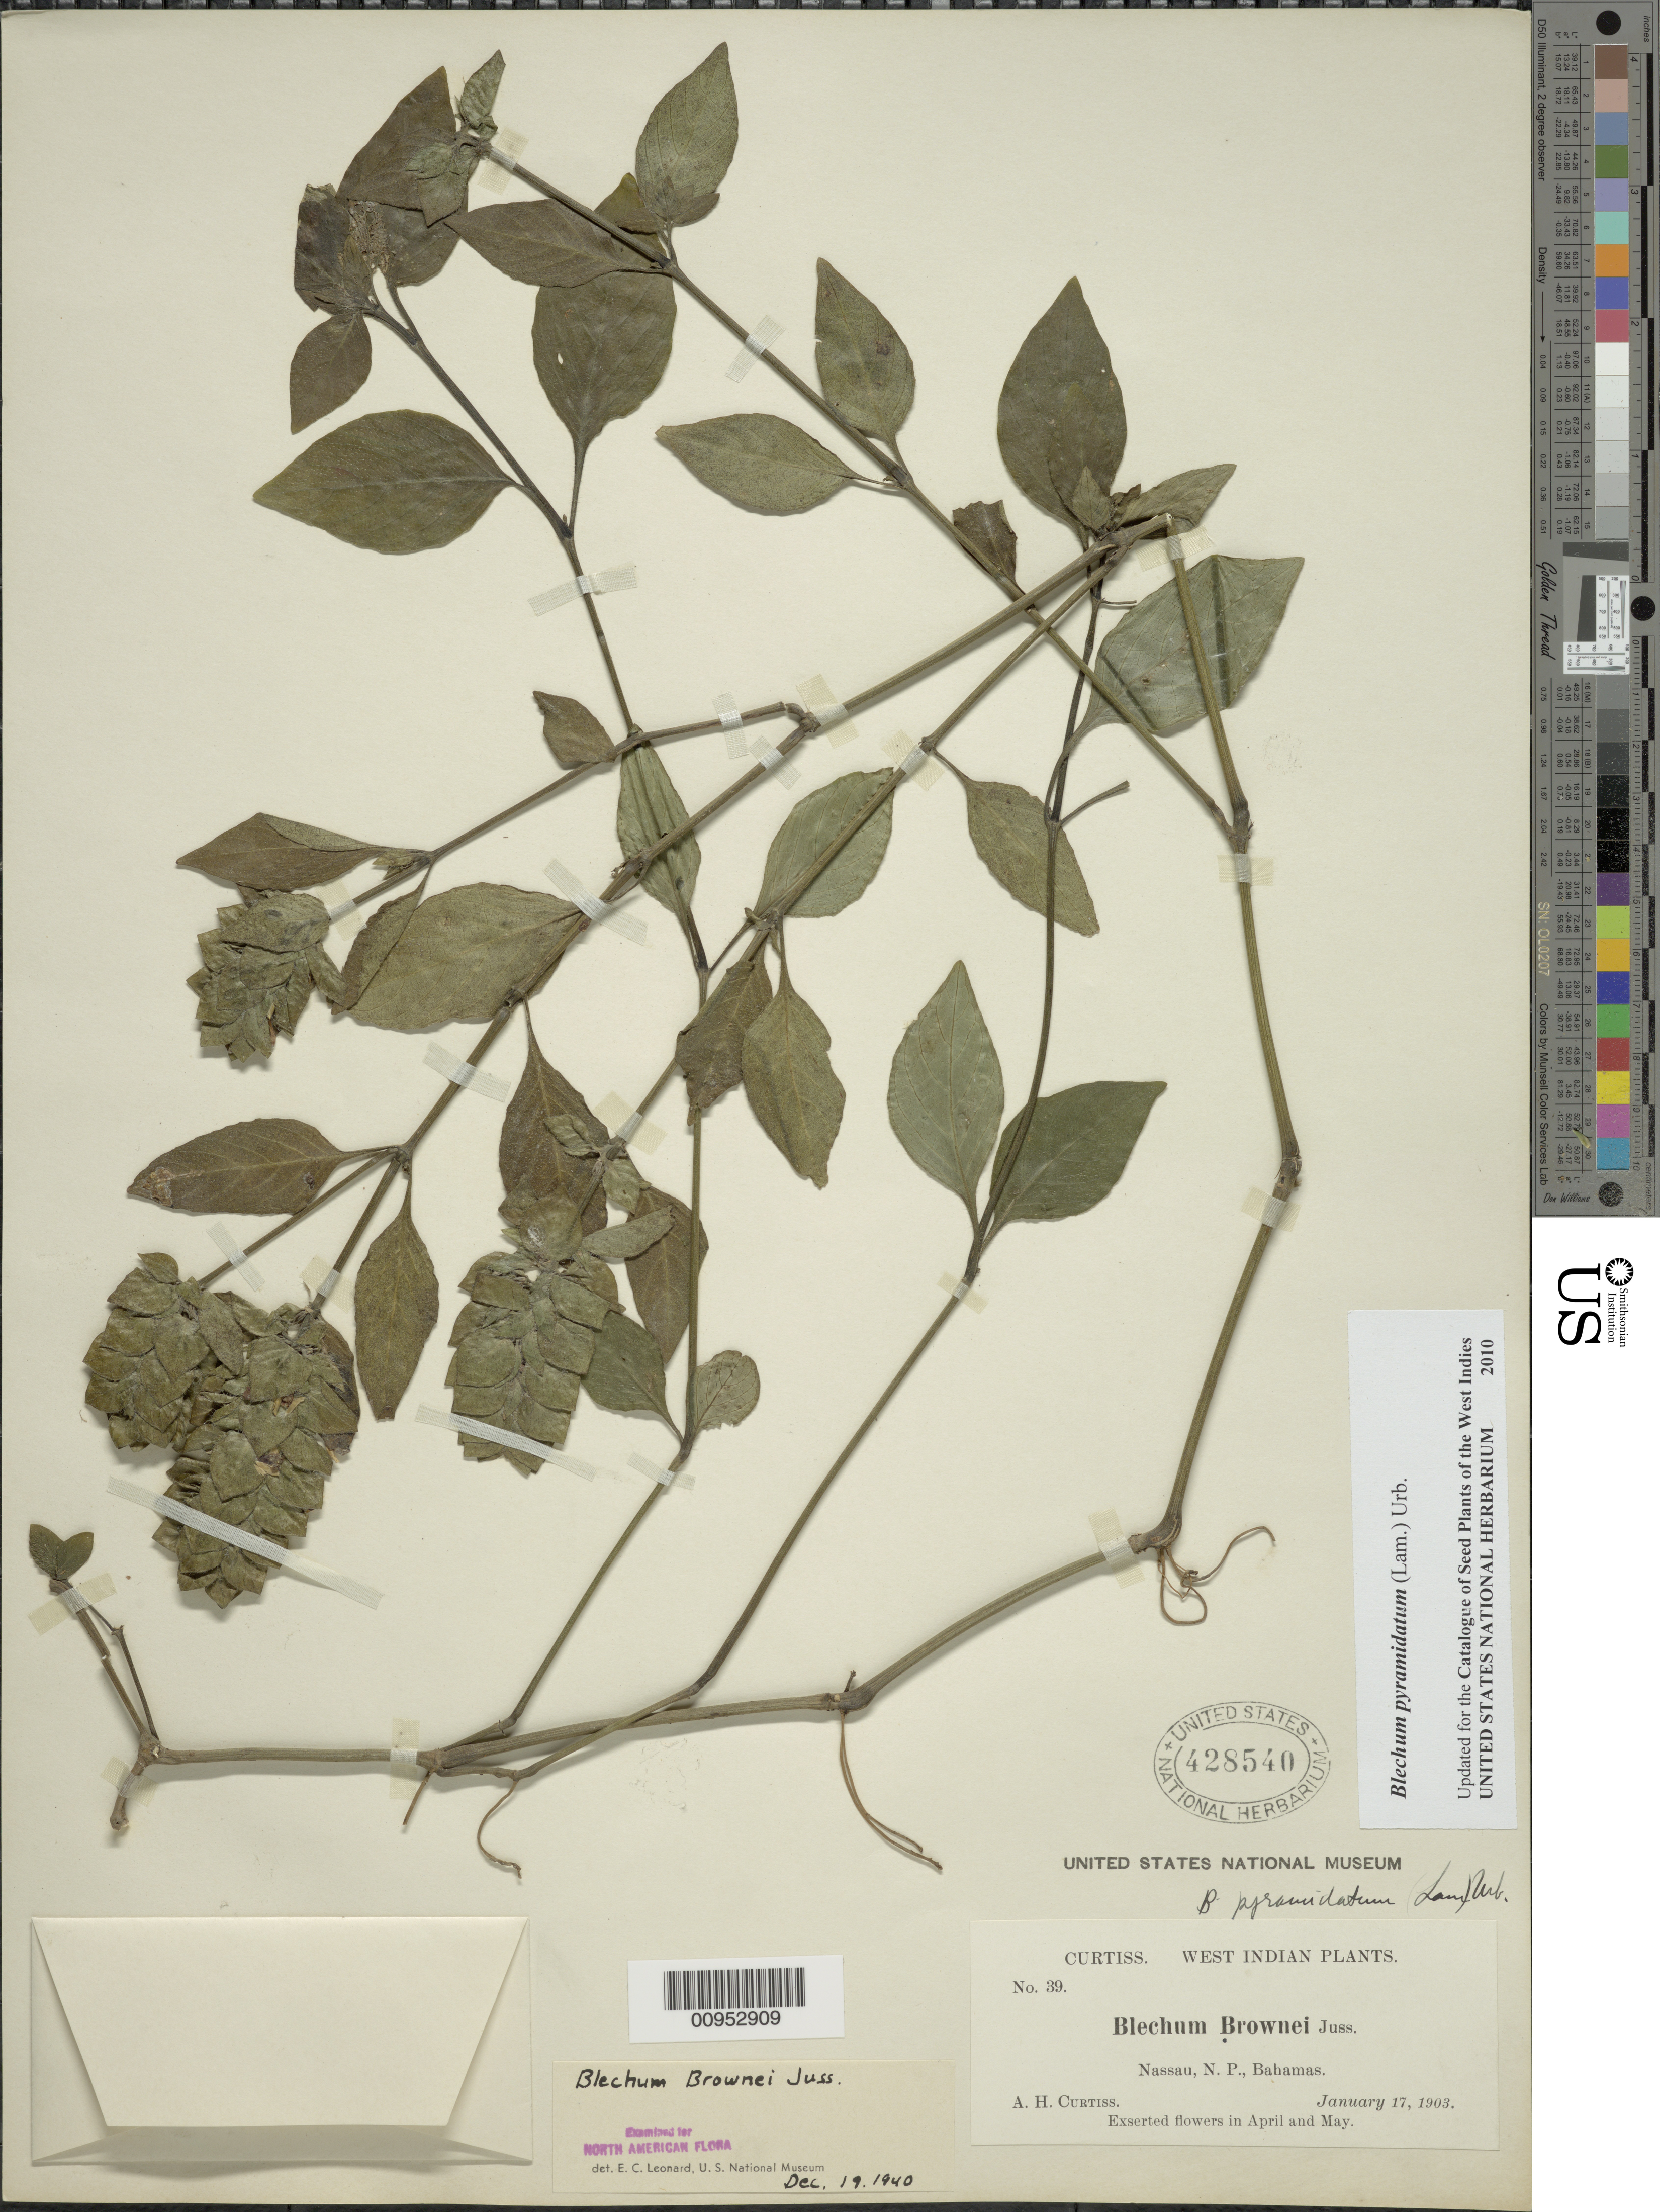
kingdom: Plantae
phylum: Tracheophyta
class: Magnoliopsida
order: Lamiales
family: Acanthaceae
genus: Blechum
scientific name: Blechum pyramidatum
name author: (Lam.) Urb.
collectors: A. H. Curtiss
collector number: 39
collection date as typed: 17 Jan 1903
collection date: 1903-01-17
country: Bahamas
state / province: New Providence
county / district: Nassau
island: New Providence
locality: Nassau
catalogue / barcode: US 428540